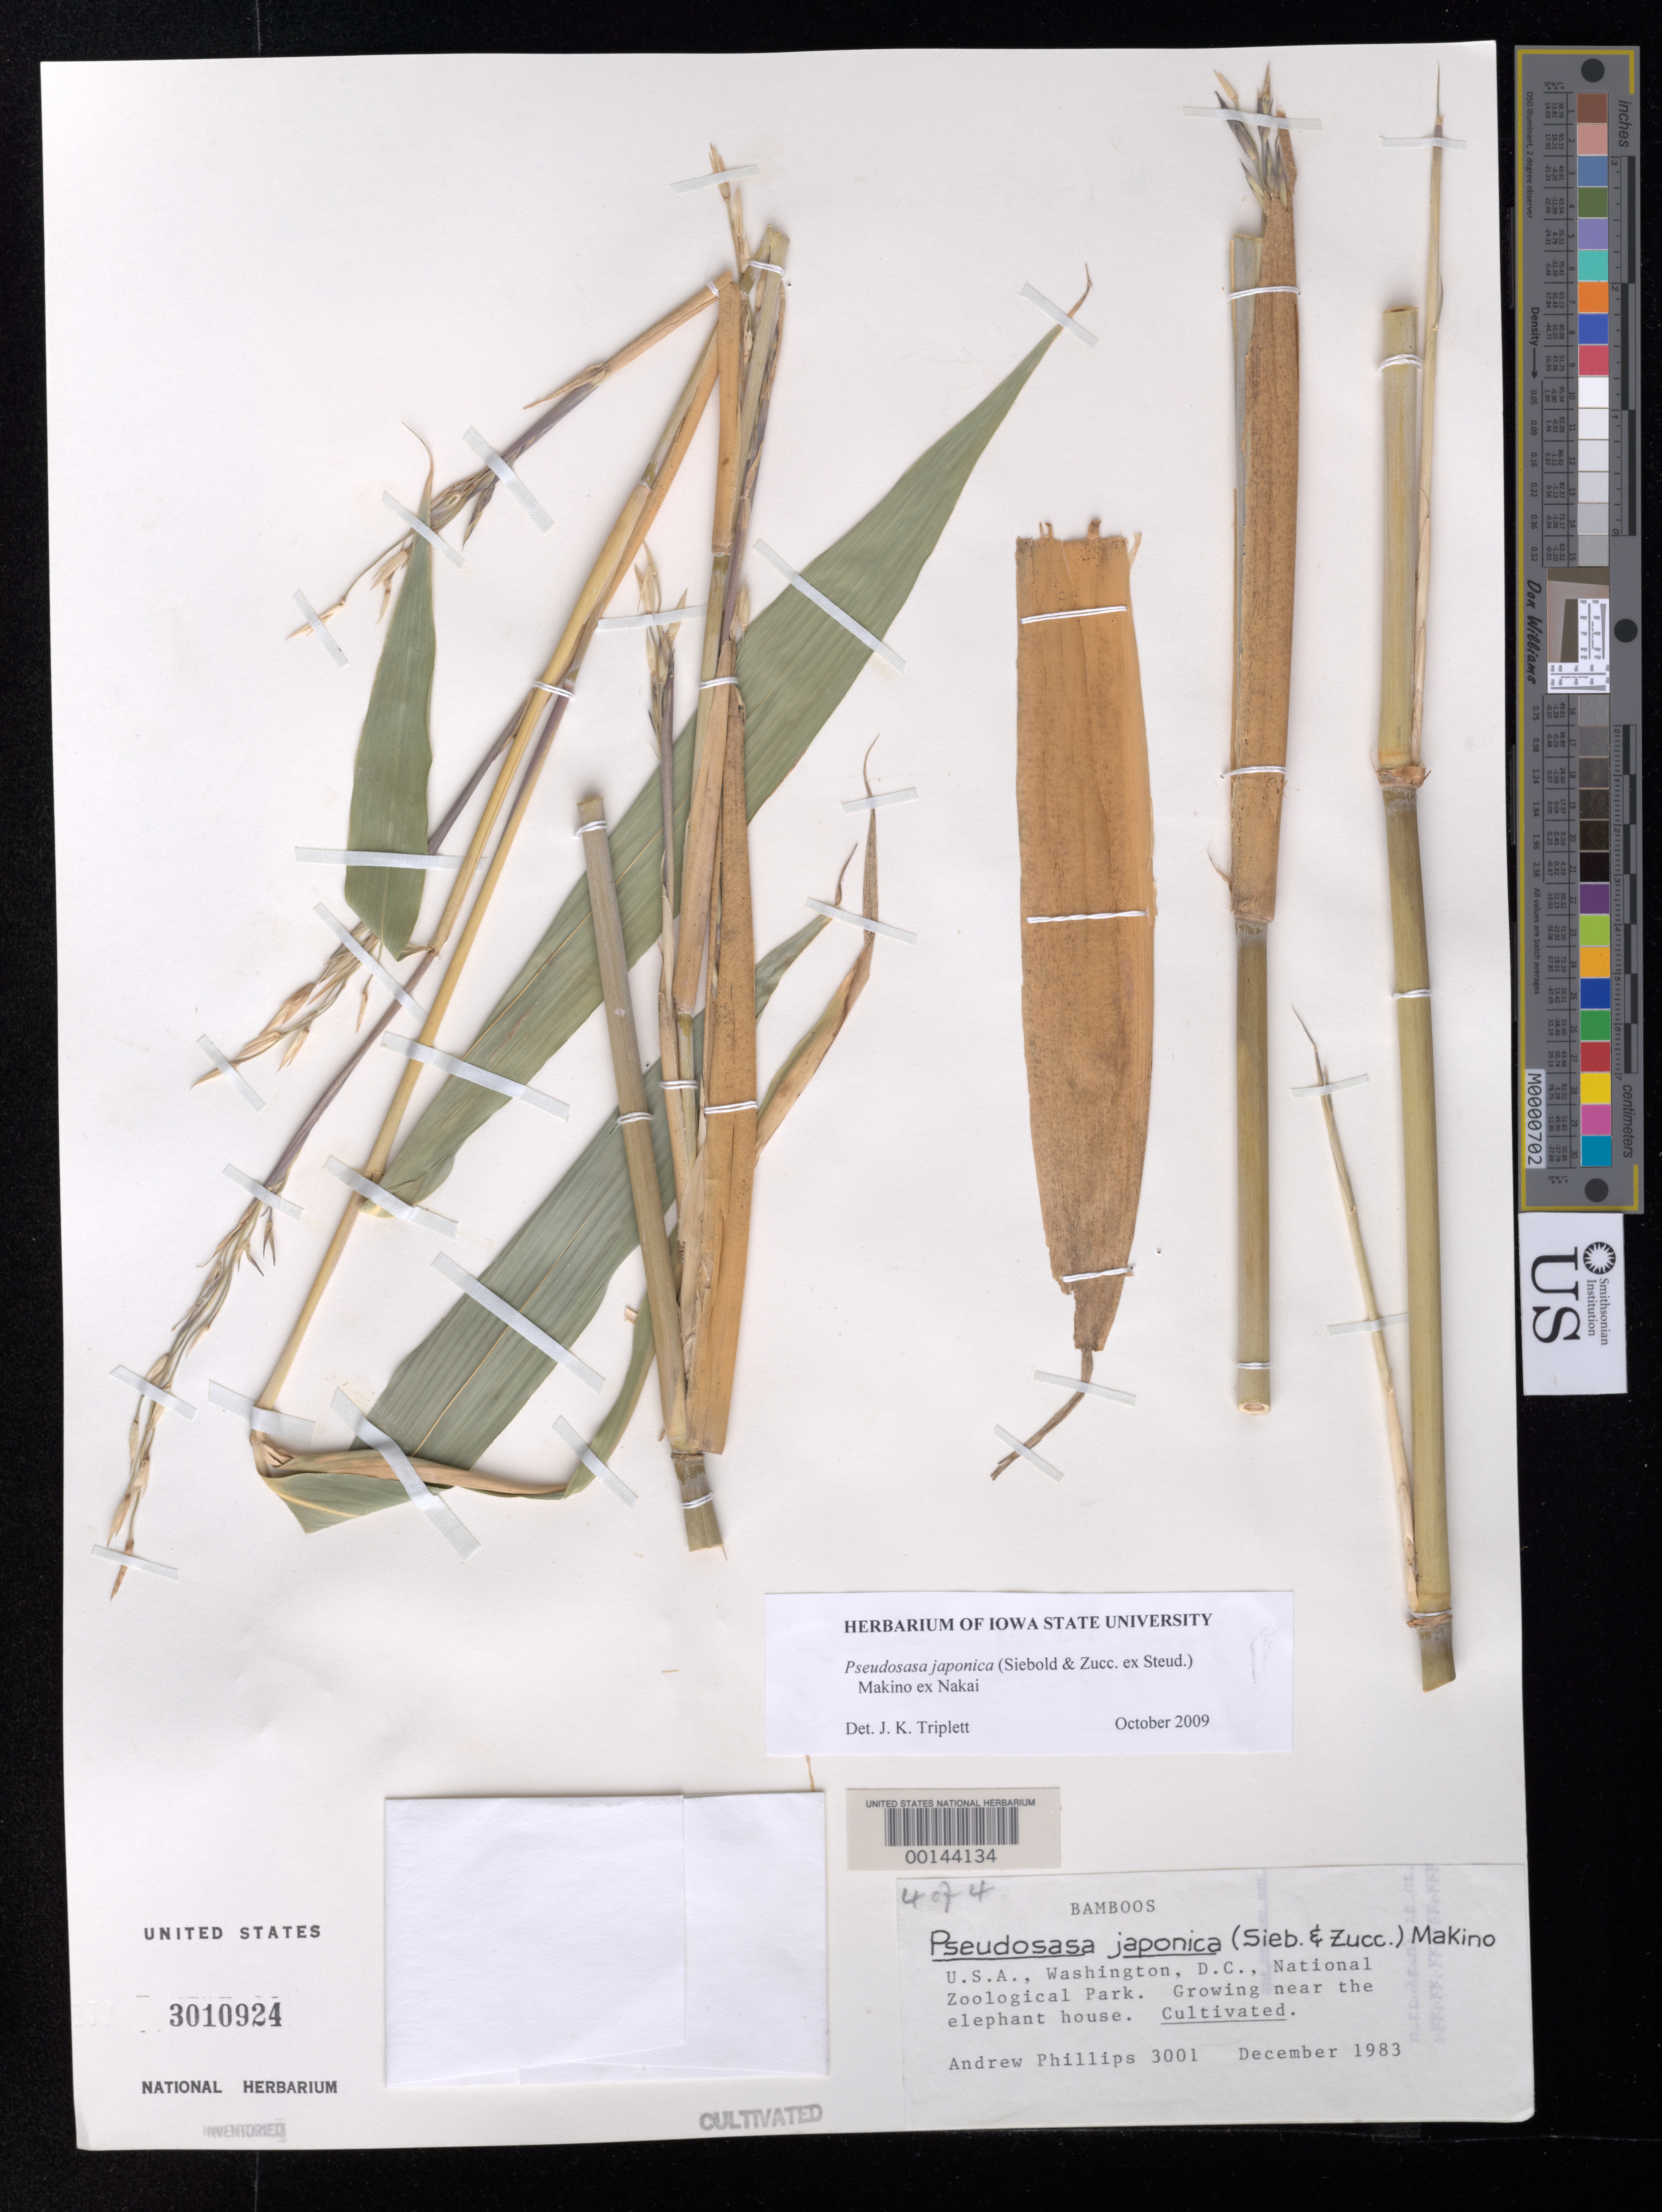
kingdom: Plantae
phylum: Tracheophyta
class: Liliopsida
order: Poales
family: Poaceae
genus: Pseudosasa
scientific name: Pseudosasa japonica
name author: (Siebold & Zucc. ex Steud.) Makino ex Nakai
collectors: A. Phillips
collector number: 3001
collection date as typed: Dec 1983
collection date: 1983-12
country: United States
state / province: District of Columbia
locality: Washington, d.c. zoological park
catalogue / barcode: US 3010924